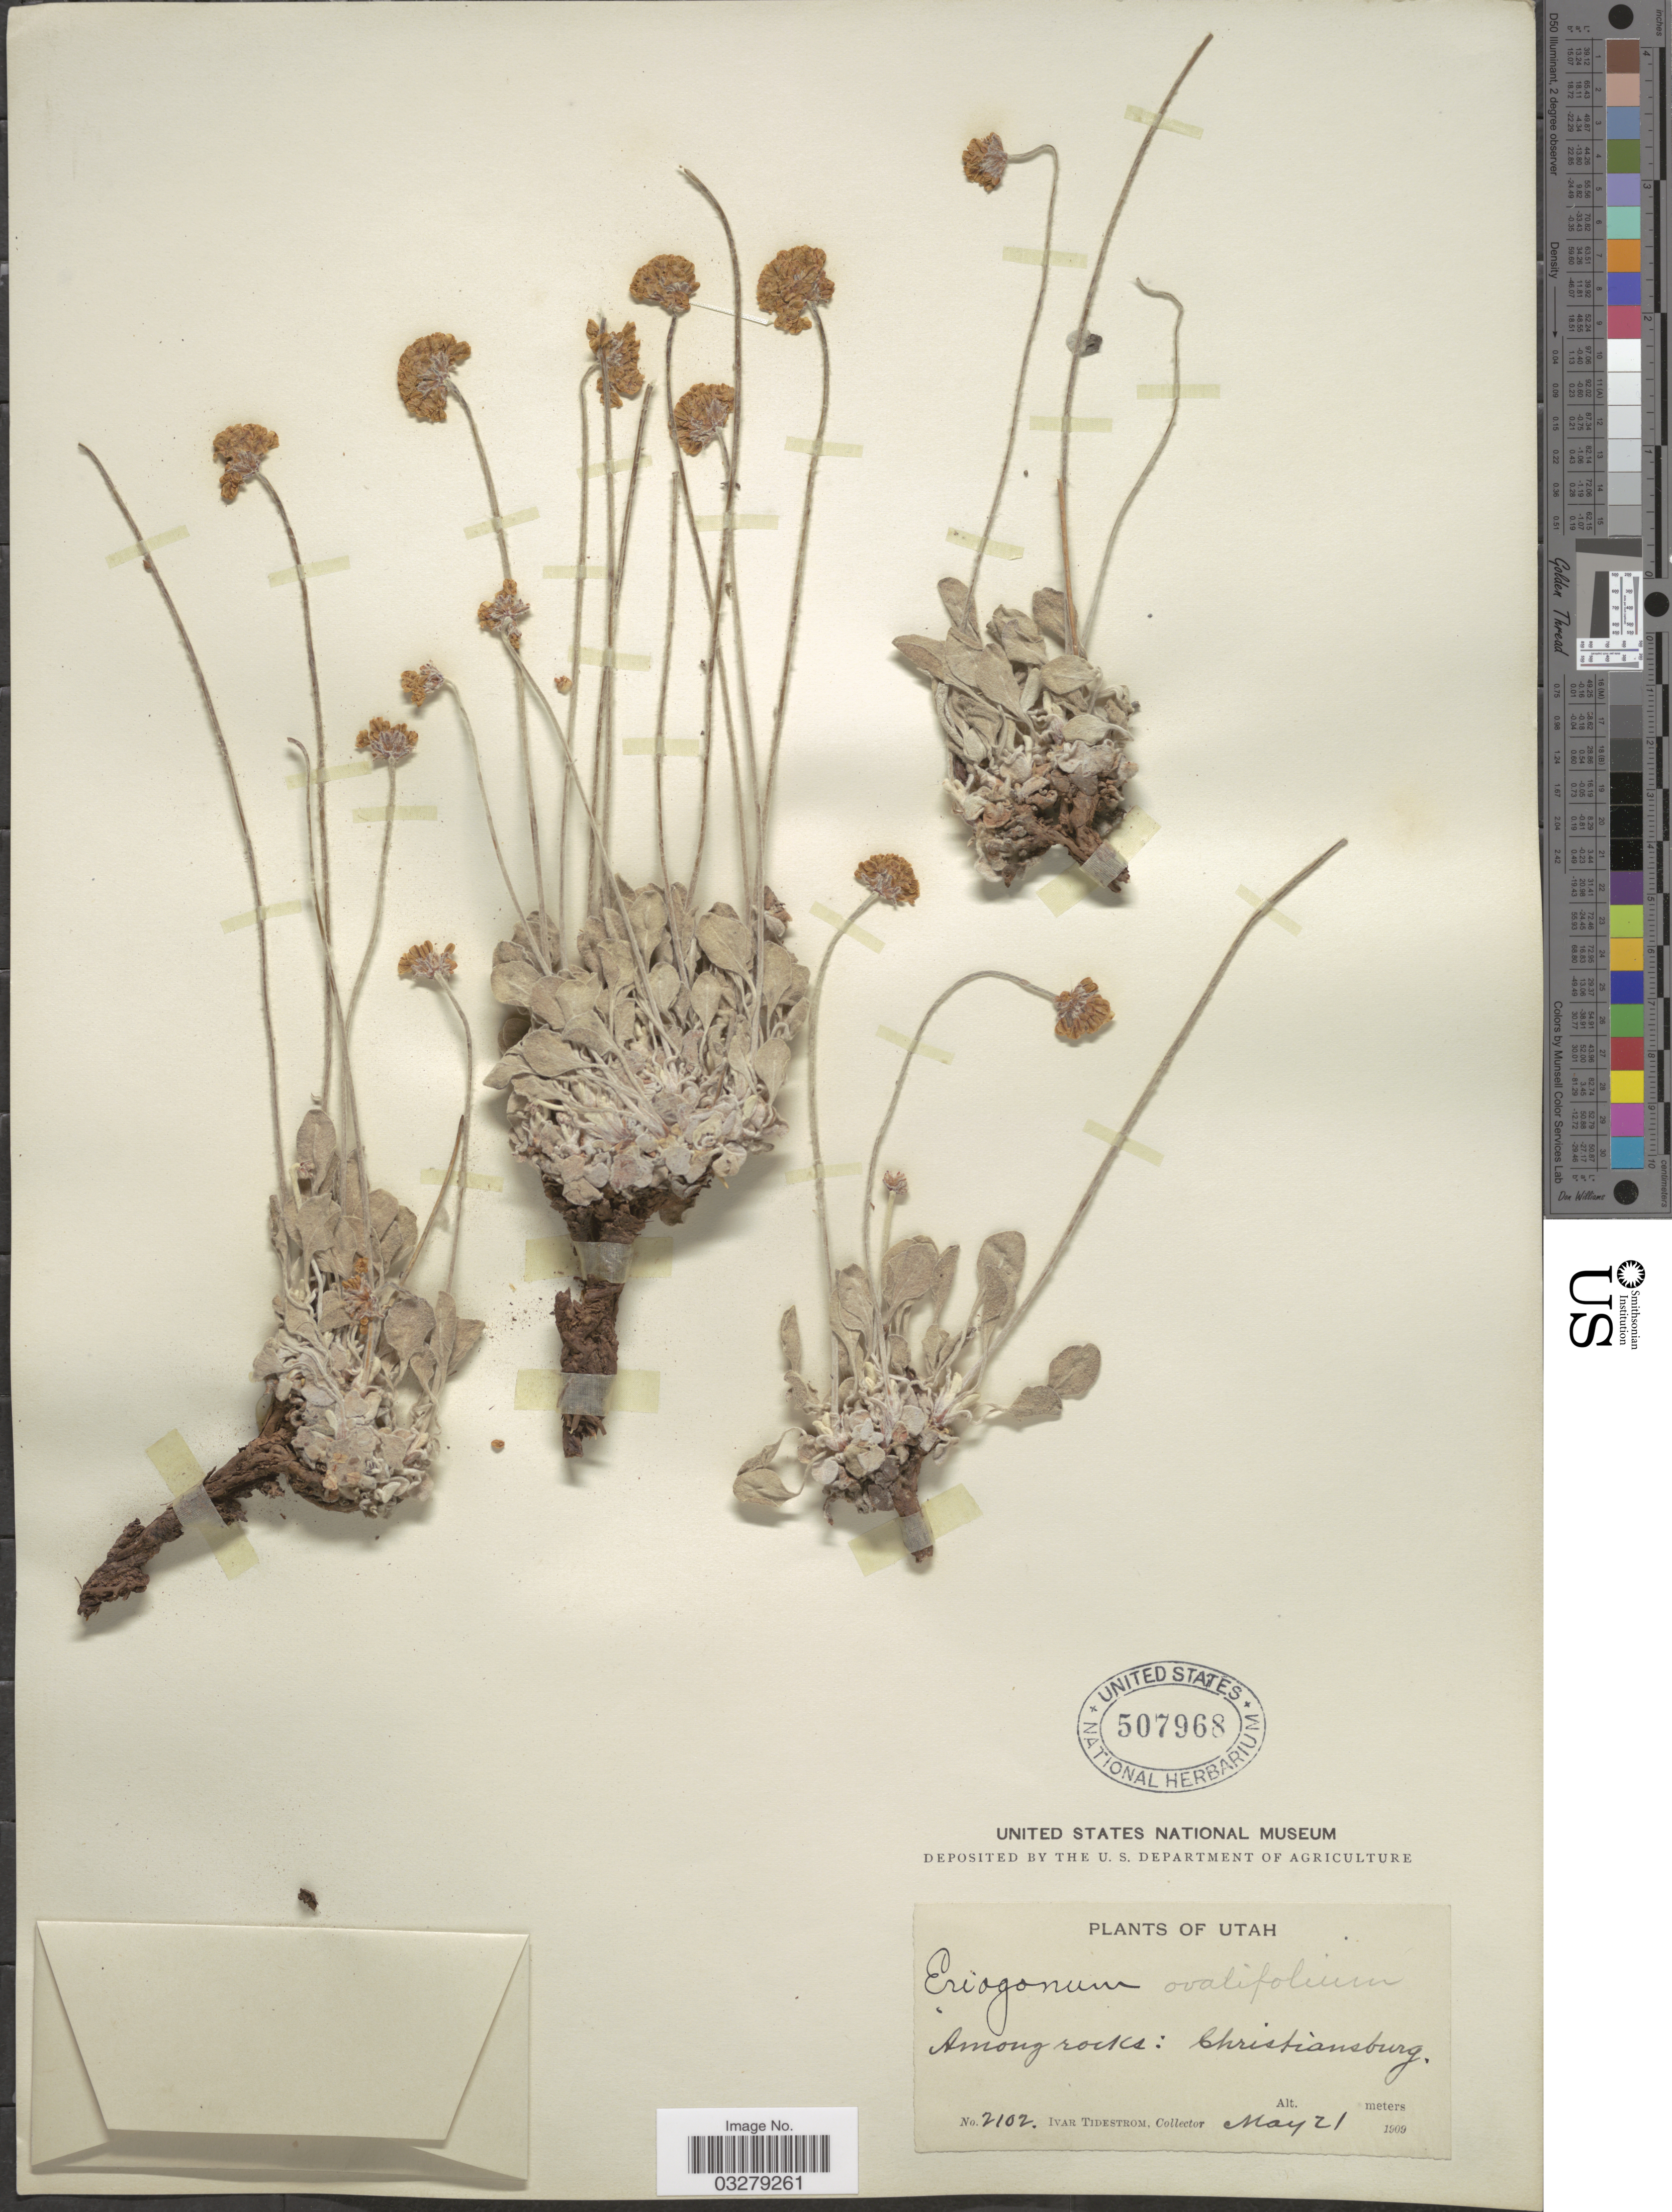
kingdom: Plantae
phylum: Tracheophyta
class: Magnoliopsida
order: Caryophyllales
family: Polygonaceae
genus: Eriogonum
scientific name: Eriogonum ovalifolium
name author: Nutt.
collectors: I. F. Tidestrom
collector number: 2102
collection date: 1909-05-21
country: United States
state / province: Utah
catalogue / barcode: US 507968